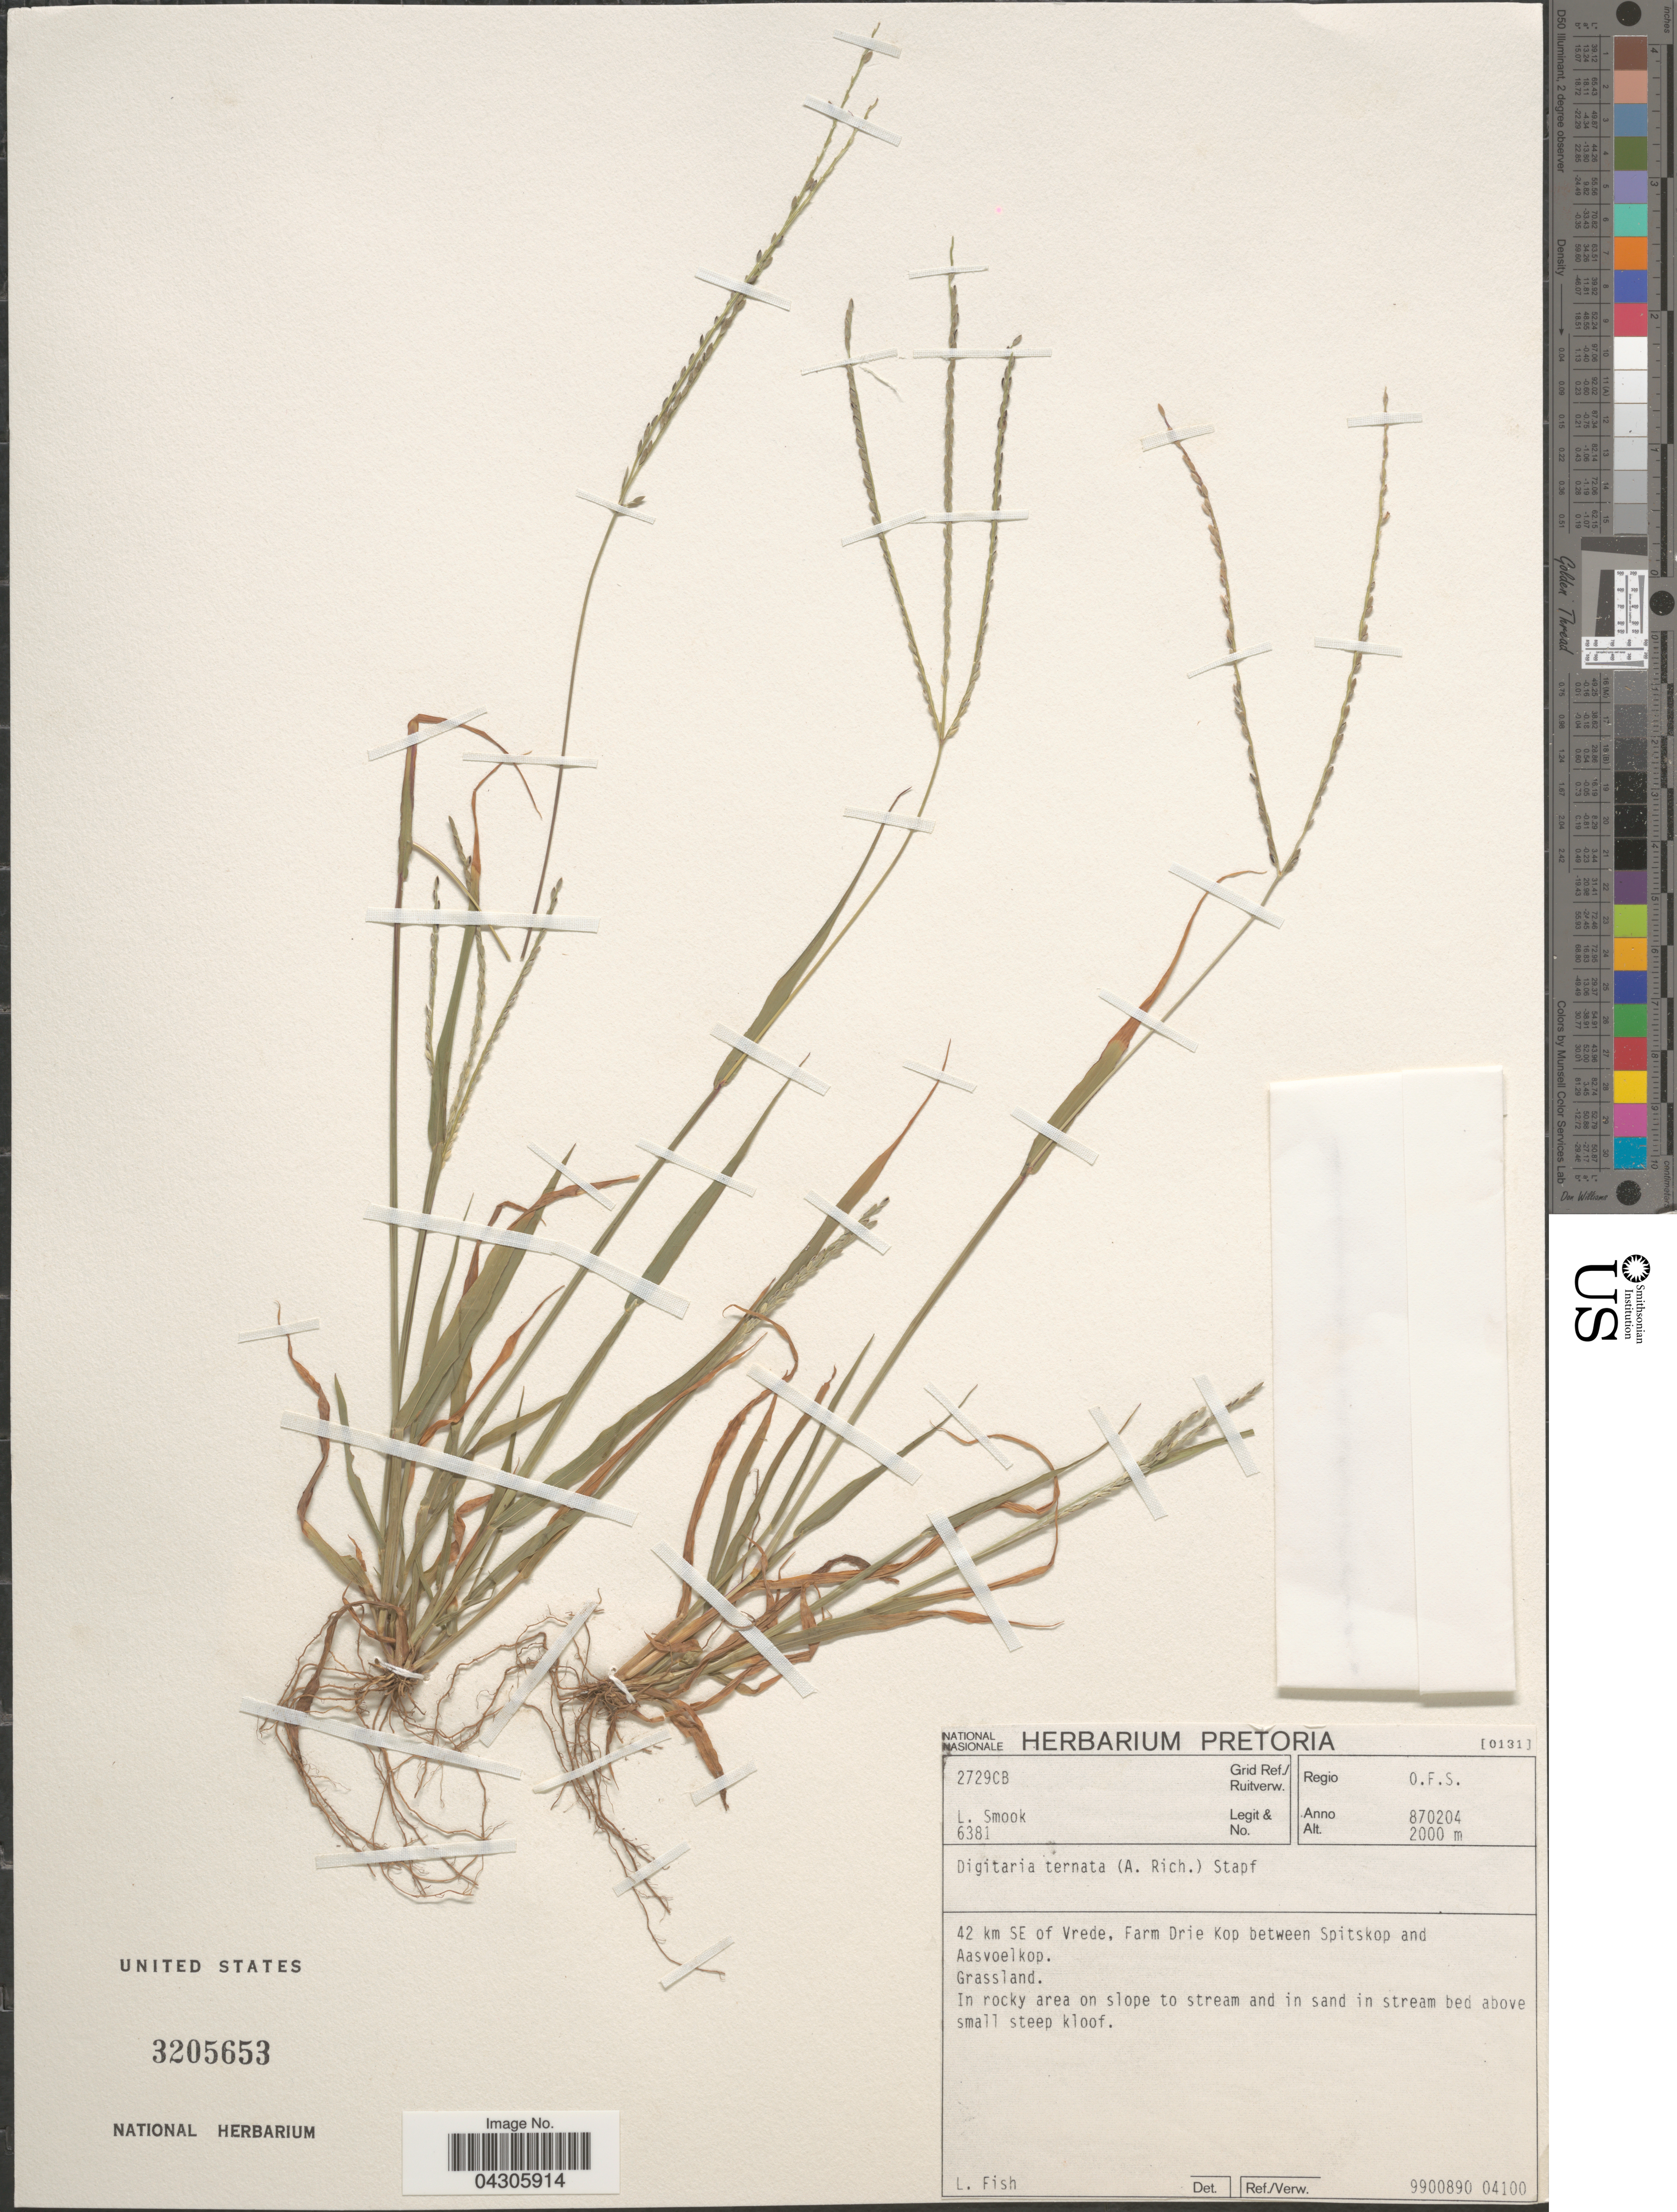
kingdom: Plantae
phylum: Tracheophyta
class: Liliopsida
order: Poales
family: Poaceae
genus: Digitaria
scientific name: Digitaria ternata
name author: (Hochr. ex A. Rich.) Stapf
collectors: L. Smook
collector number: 6381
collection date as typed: Transcribed d/m/y: 4/2/87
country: South Africa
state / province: Free State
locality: Grid. Ref./ Ruitverw. 2729CB. Regio O.F.S. 42 km SE of Vrede. Farm Drie Kop between Spitskop and Aasvoelkop.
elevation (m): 2000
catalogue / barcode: US 3205653